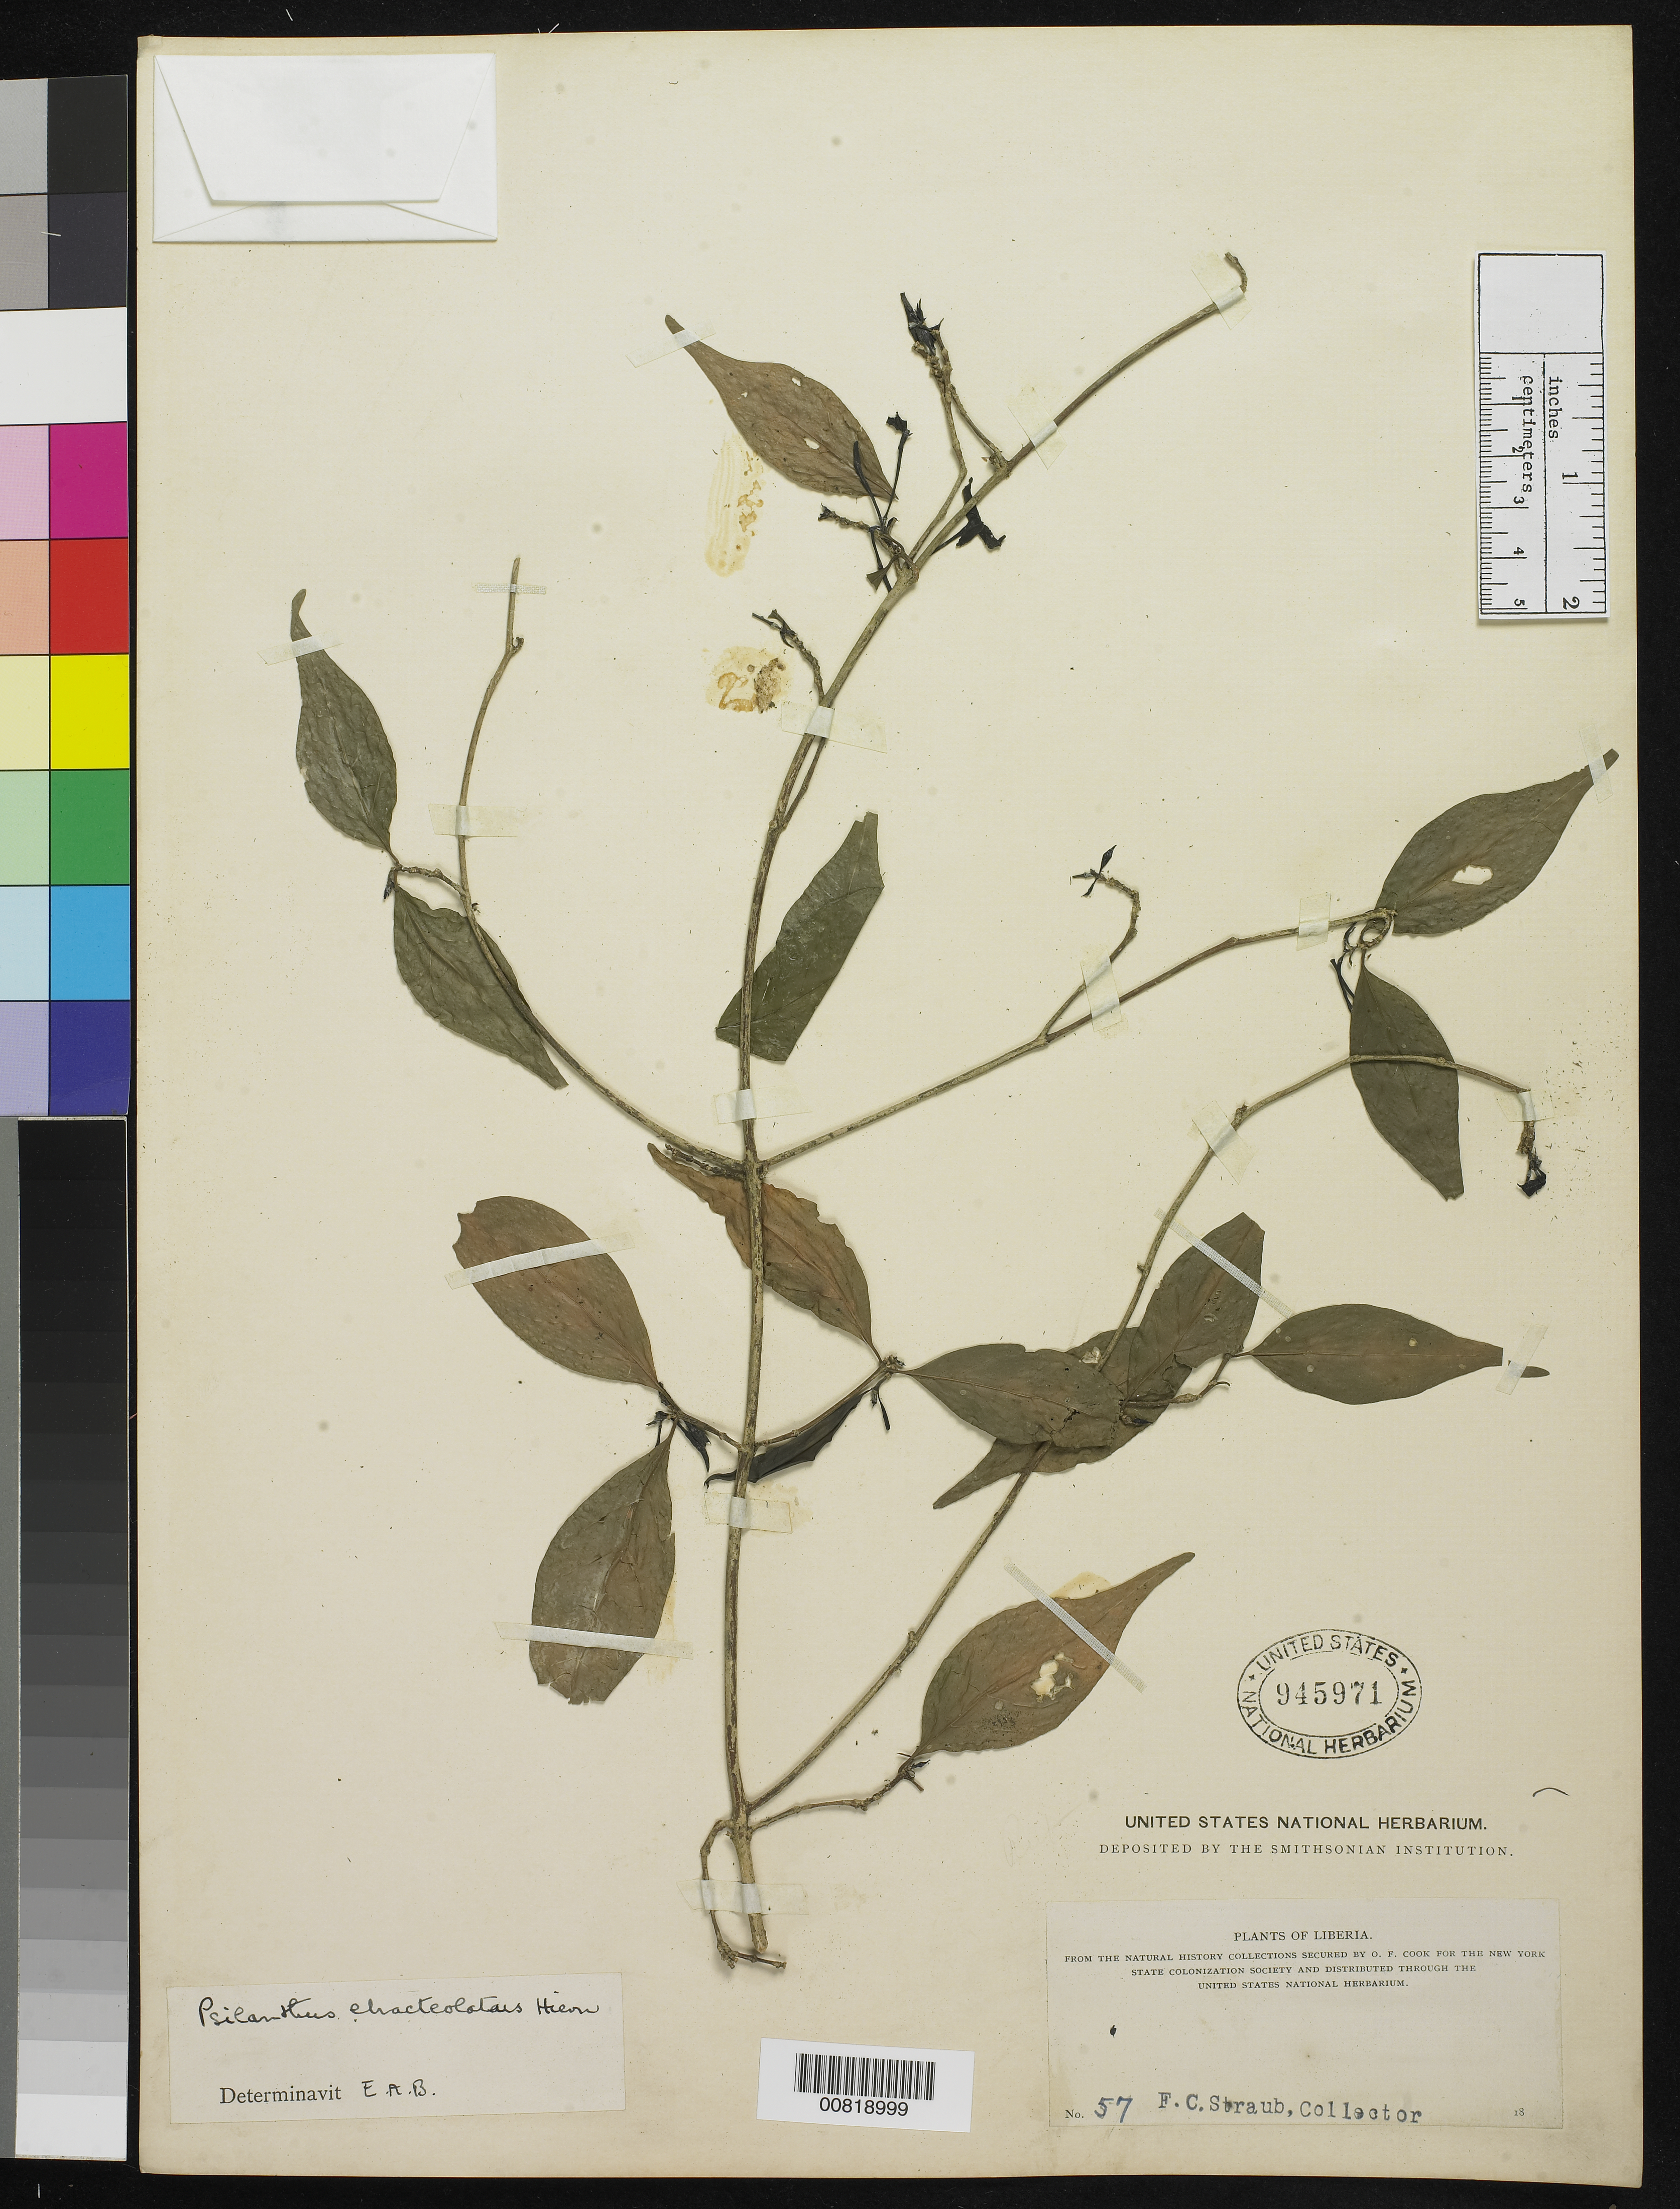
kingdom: Plantae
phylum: Tracheophyta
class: Magnoliopsida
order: Gentianales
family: Rubiaceae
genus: Psilanthus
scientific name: Psilanthus ebracteolatus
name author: (Hiern) Hiern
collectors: F. Straub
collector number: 57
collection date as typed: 18--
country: Liberia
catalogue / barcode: US 945971